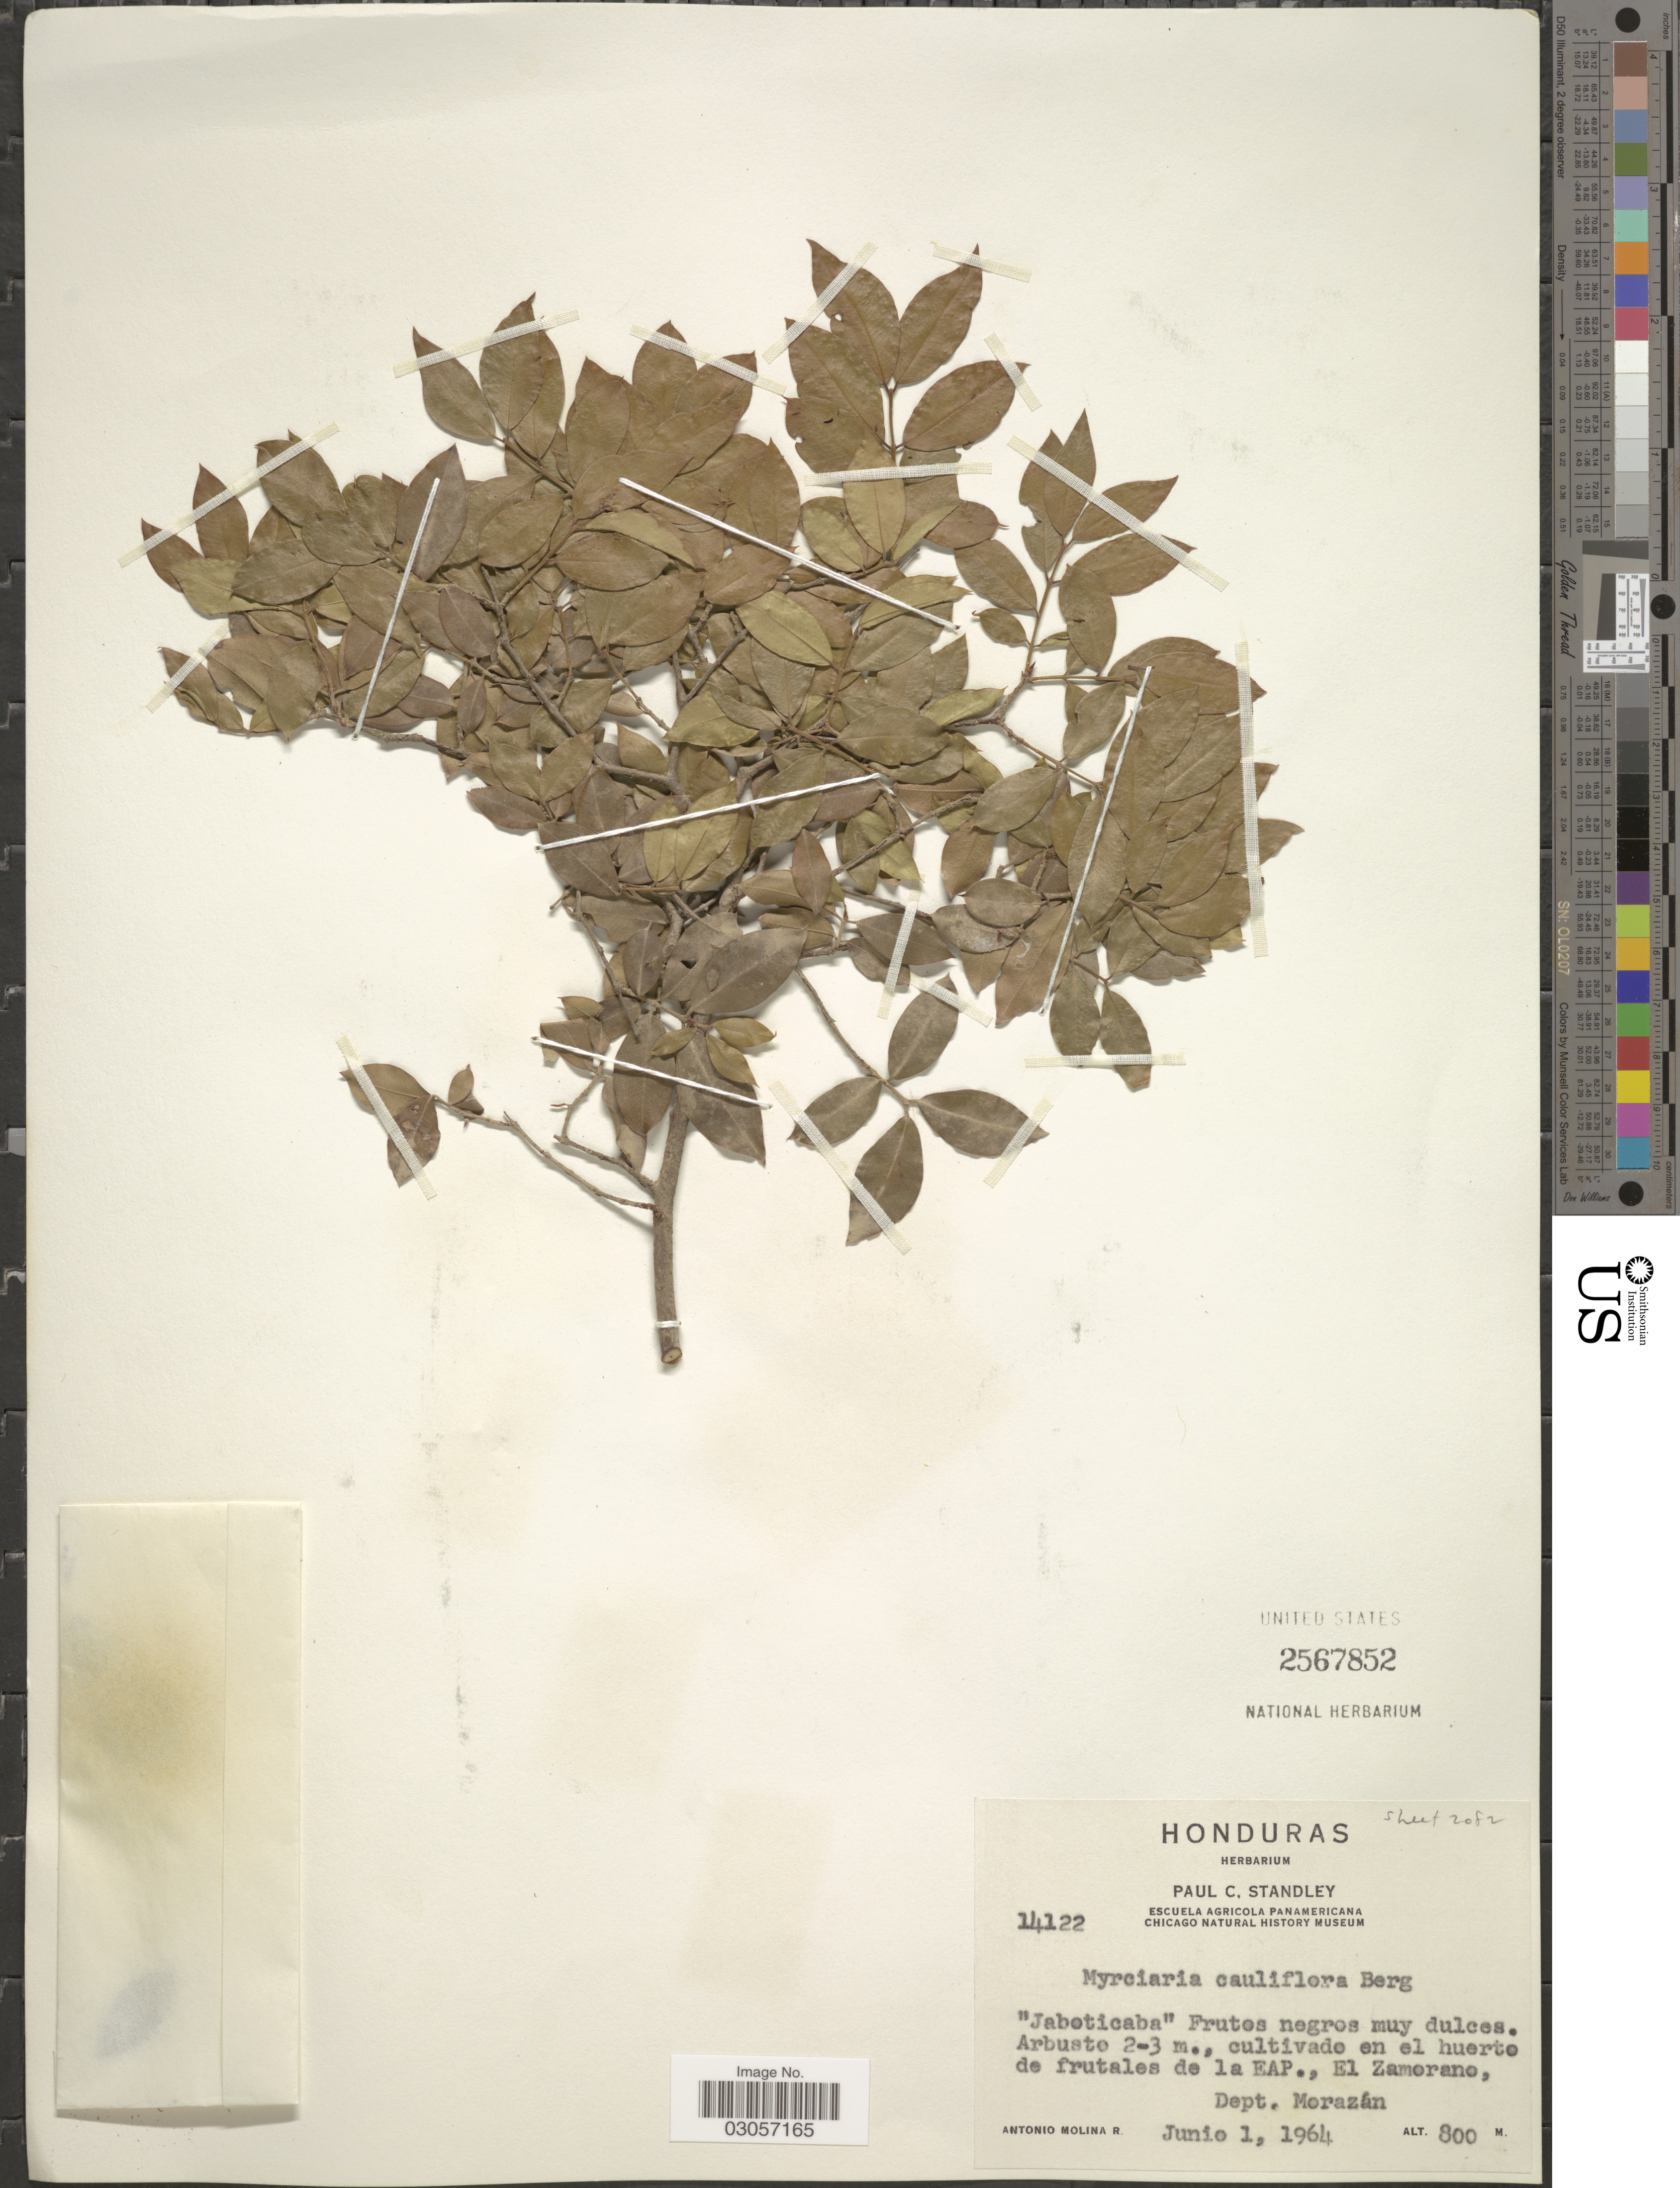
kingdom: Plantae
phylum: Tracheophyta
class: Magnoliopsida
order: Myrtales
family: Myrtaceae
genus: Myrciaria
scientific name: Myrciaria cauliflora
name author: O. Berg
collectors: A. Molina R.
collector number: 14122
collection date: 1964-06-01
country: Honduras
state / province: Fco. Morazán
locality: Cultivado en el huerto de frutales de la EAP., El Zamorano, Dept. Morazán.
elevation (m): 800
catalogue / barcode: US 2567852